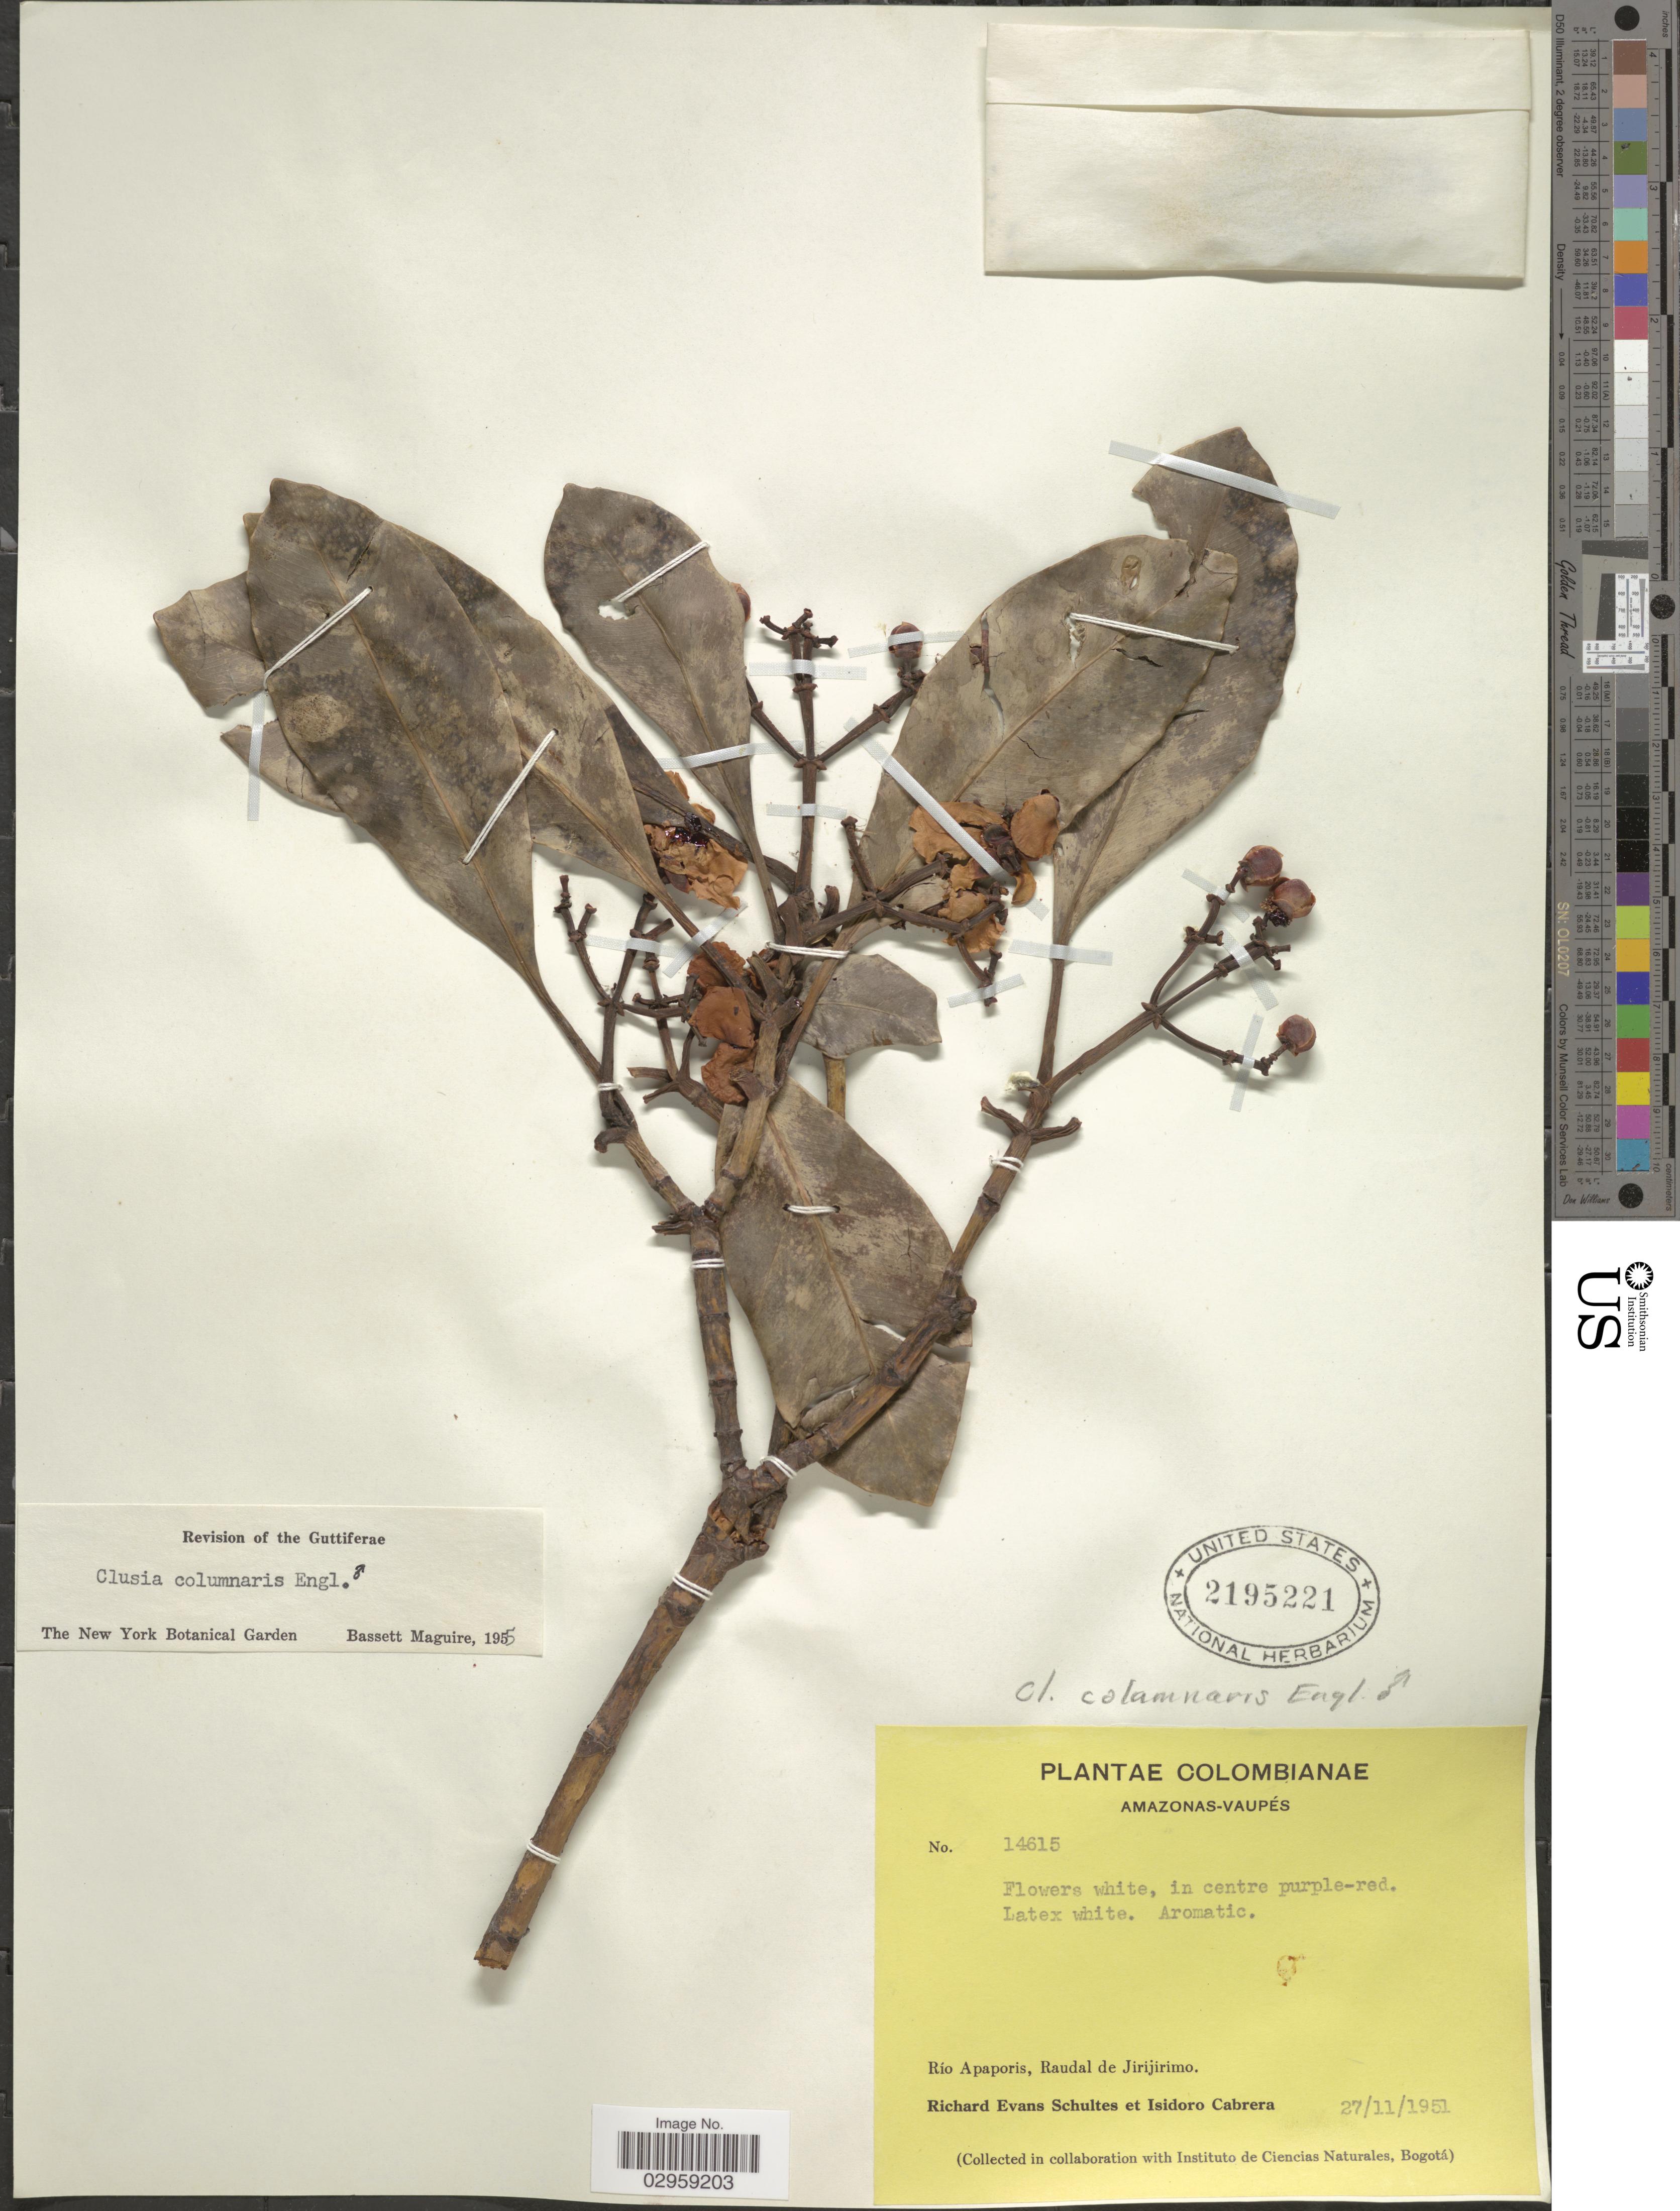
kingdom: Plantae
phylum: Tracheophyta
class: Magnoliopsida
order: Malpighiales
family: Clusiaceae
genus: Clusia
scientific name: Clusia columnaris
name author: Engl.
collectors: R. E. Schultes & I. Cabrera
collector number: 14615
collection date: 1951-11-27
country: Colombia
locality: Amazonas-Vaupés. Río Apaporis, Raudal de Jirijirimo.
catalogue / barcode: US 2195221